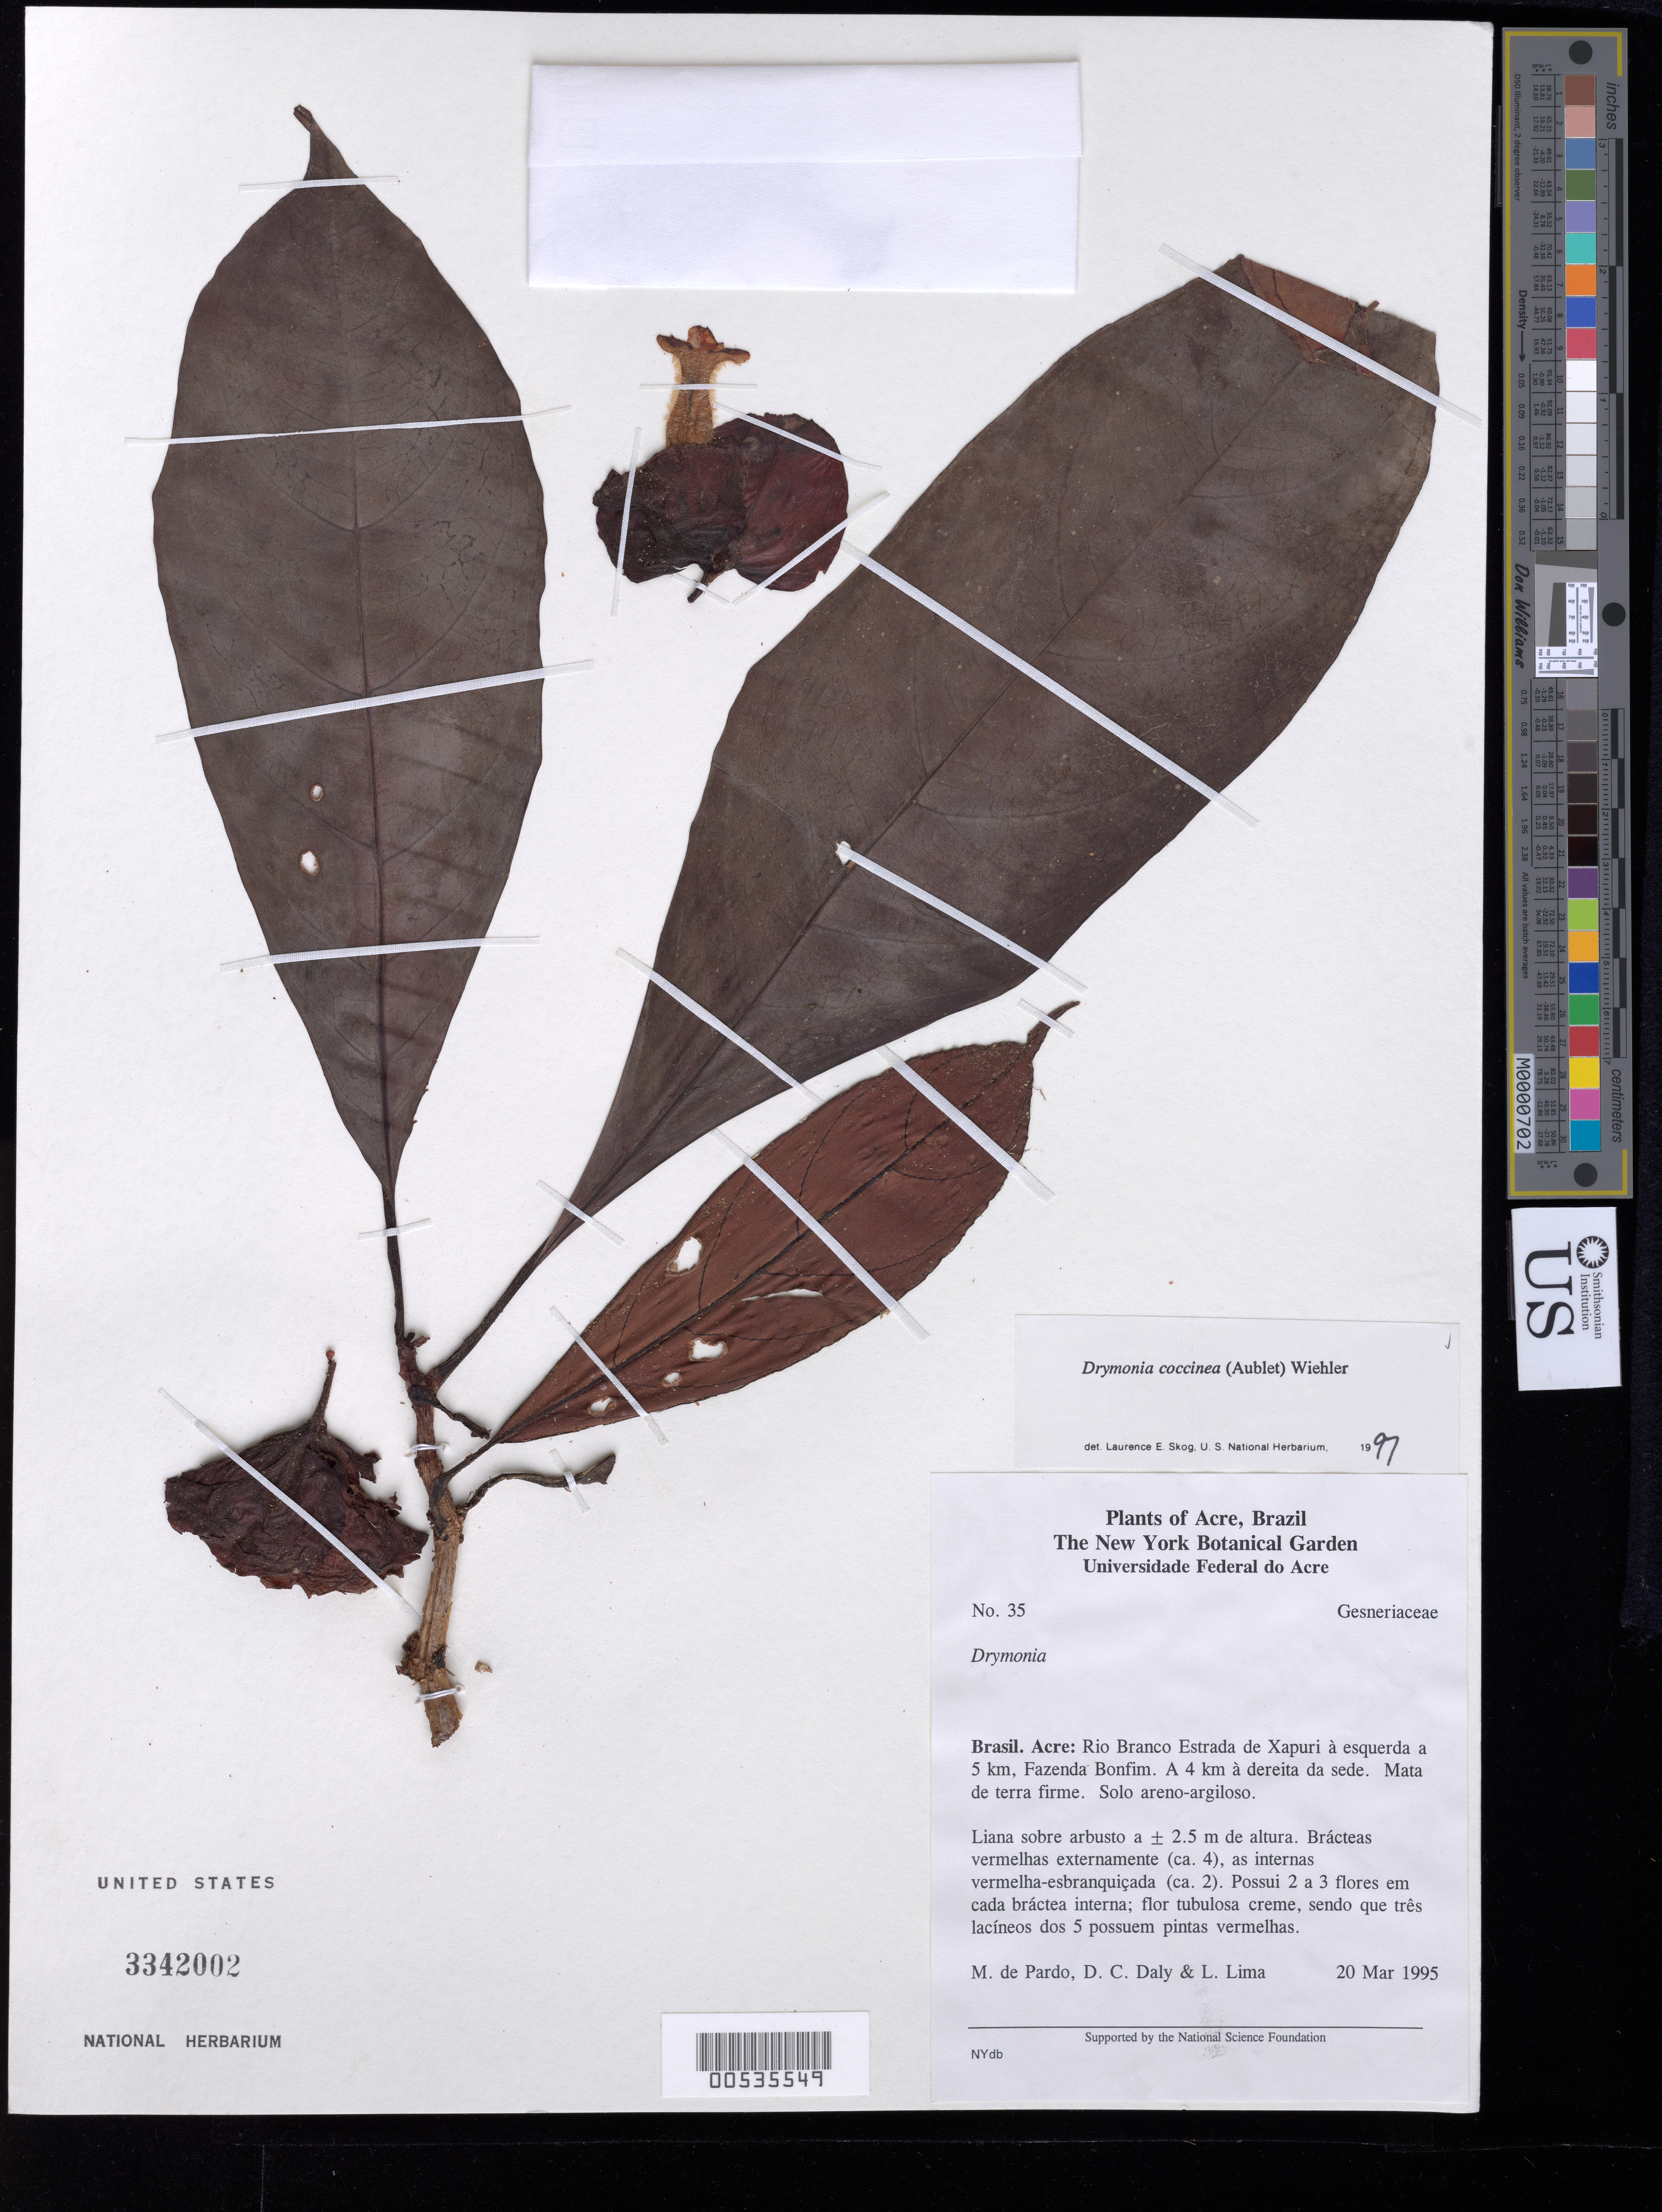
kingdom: Plantae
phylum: Tracheophyta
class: Magnoliopsida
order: Lamiales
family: Gesneriaceae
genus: Drymonia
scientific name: Drymonia coccinea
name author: (Aubl.) Wiehler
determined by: Skog, Laurence E.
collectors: M. Pardo, D. C. Daly & L. Lima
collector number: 35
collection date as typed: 20 Mar 1995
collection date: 1995-03-20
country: Brazil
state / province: Acre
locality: Rio Branco Estrada de Xapuri à esquerda a 5 km, Fazenda Bonfim; a 4 km à dereita da sede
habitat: Mata de terra firme; solo areno-argiloso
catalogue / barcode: US 3342002